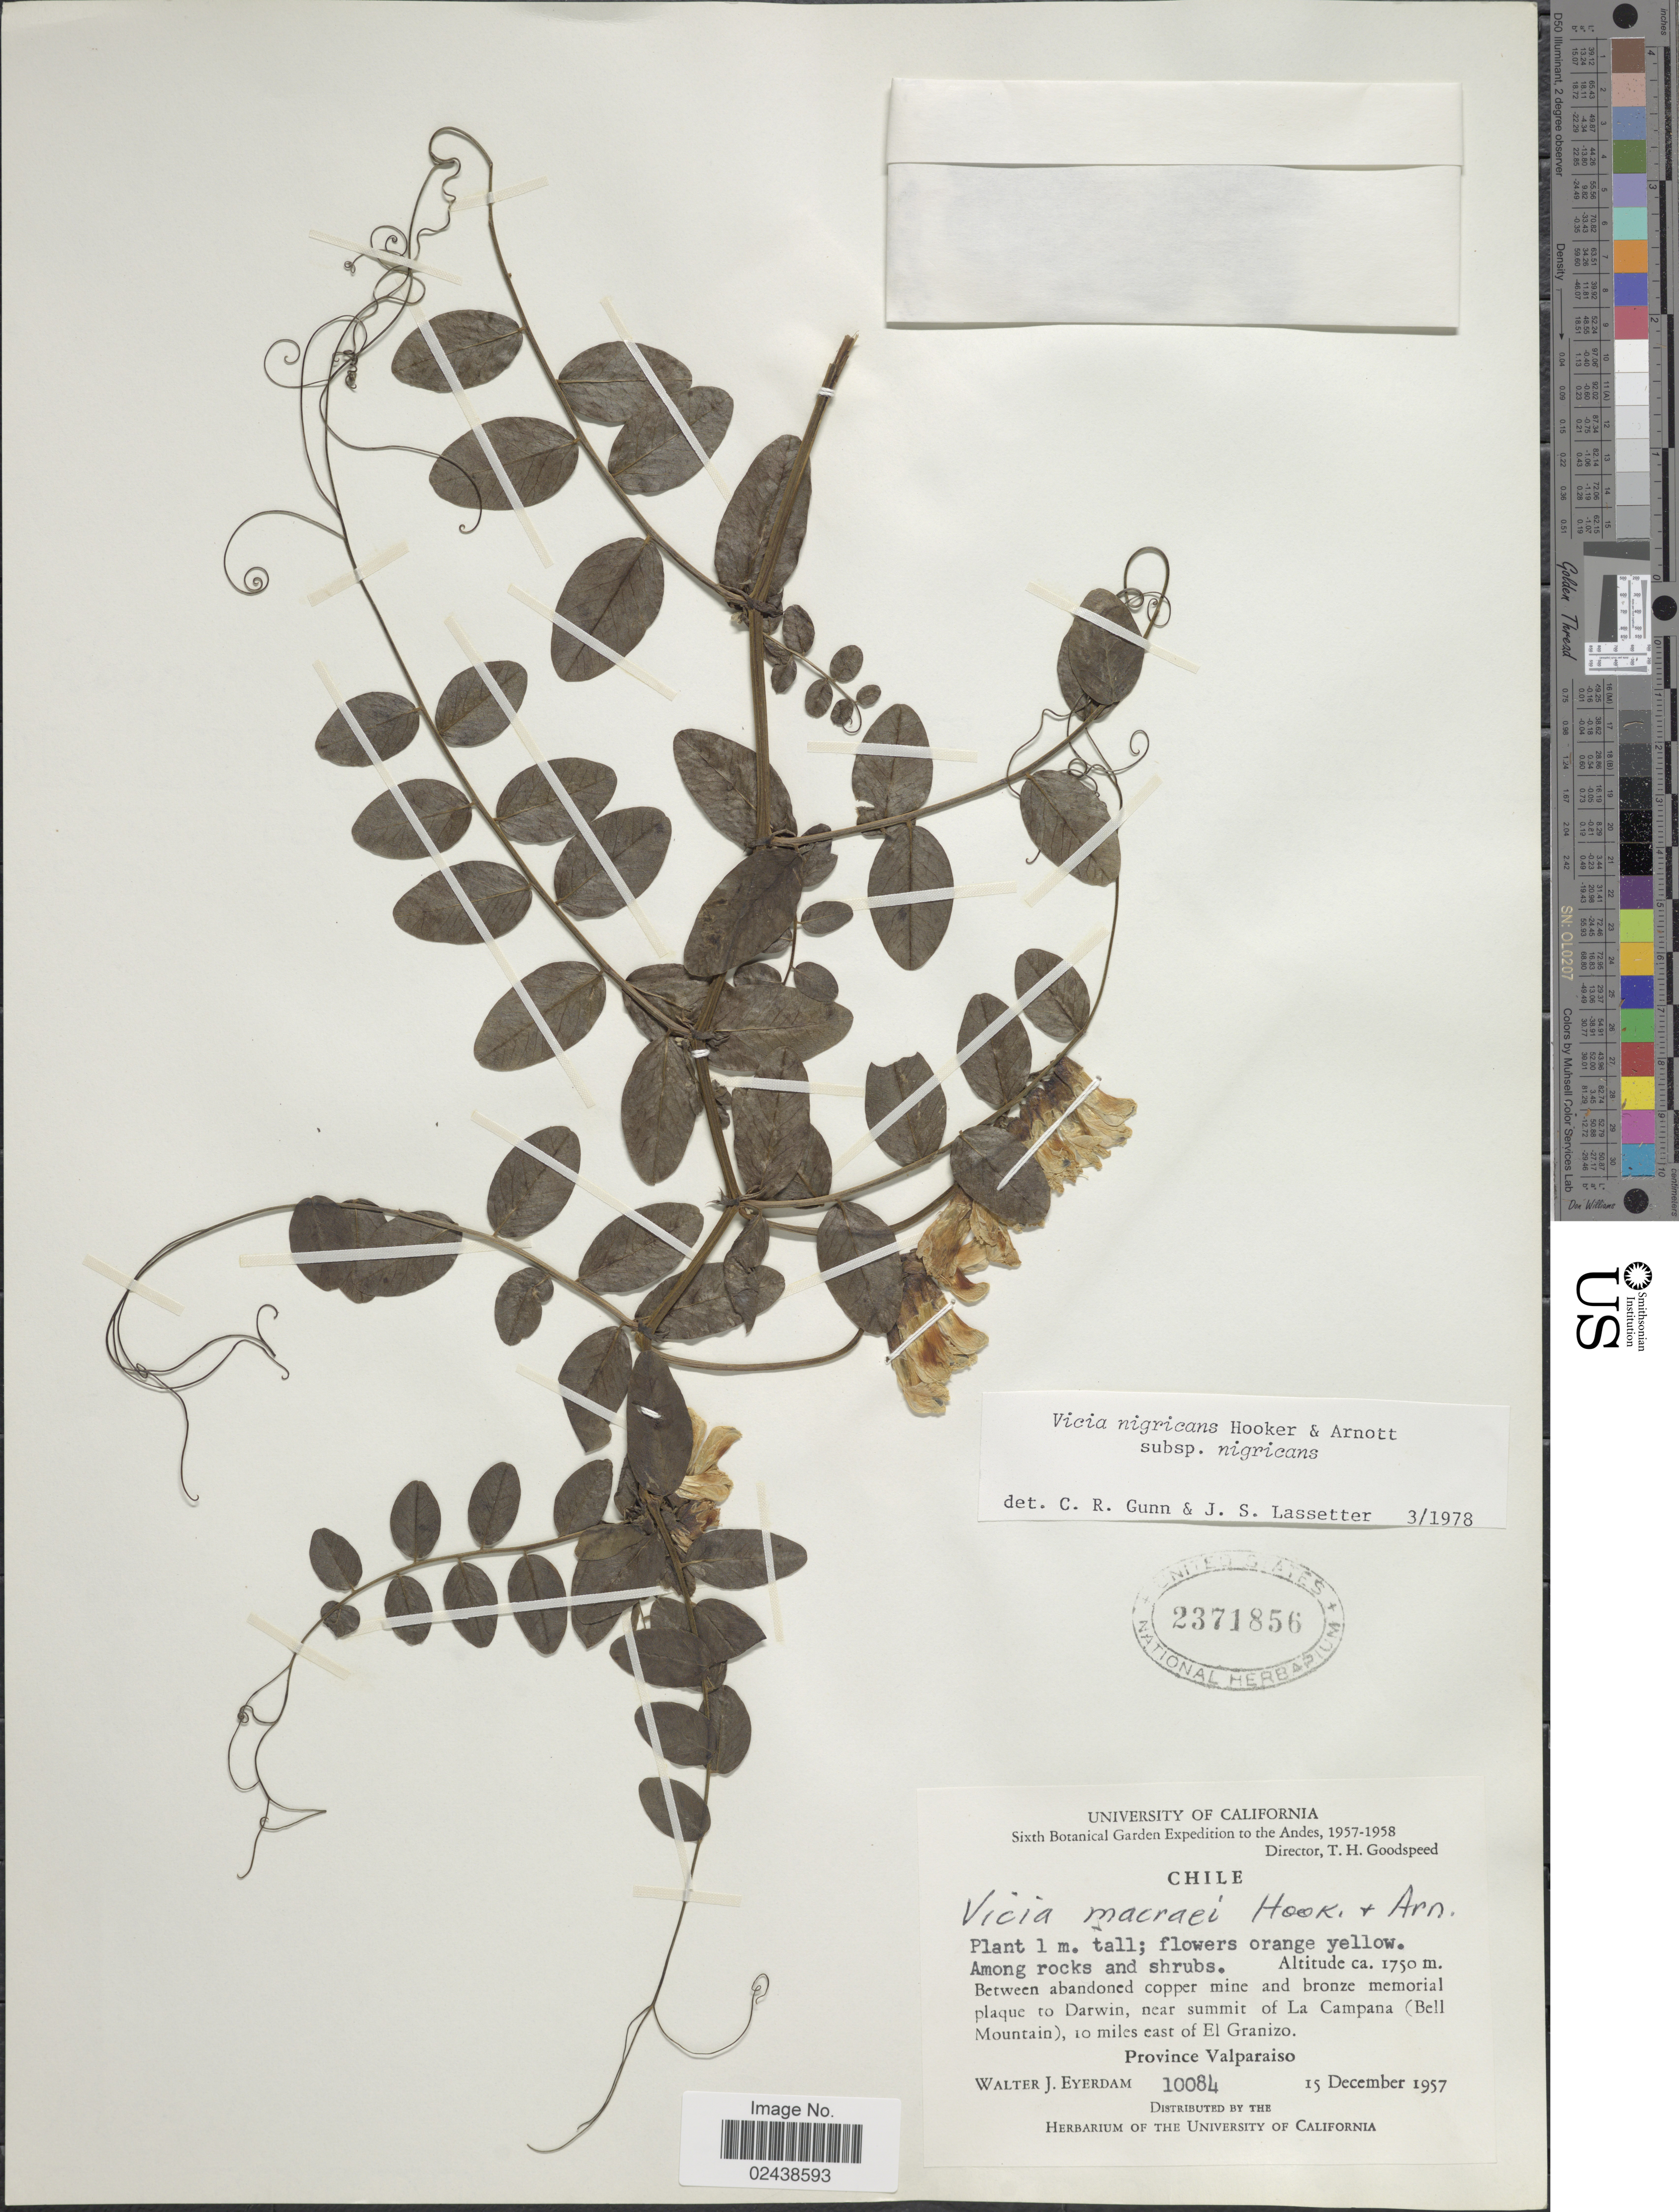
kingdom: Plantae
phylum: Tracheophyta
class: Magnoliopsida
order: Fabales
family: Fabaceae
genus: Vicia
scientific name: Vicia nigricans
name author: Hook. & Arn.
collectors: W. J. Eyerdam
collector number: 10084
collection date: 1957-12-15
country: Chile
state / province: Valparaíso (V)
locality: Between abandoned copper mine and bronze memorial plaque to Darwin, near summit of La Campana (Bell Mountain), 10 miles east of El Granizo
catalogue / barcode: US 2371856